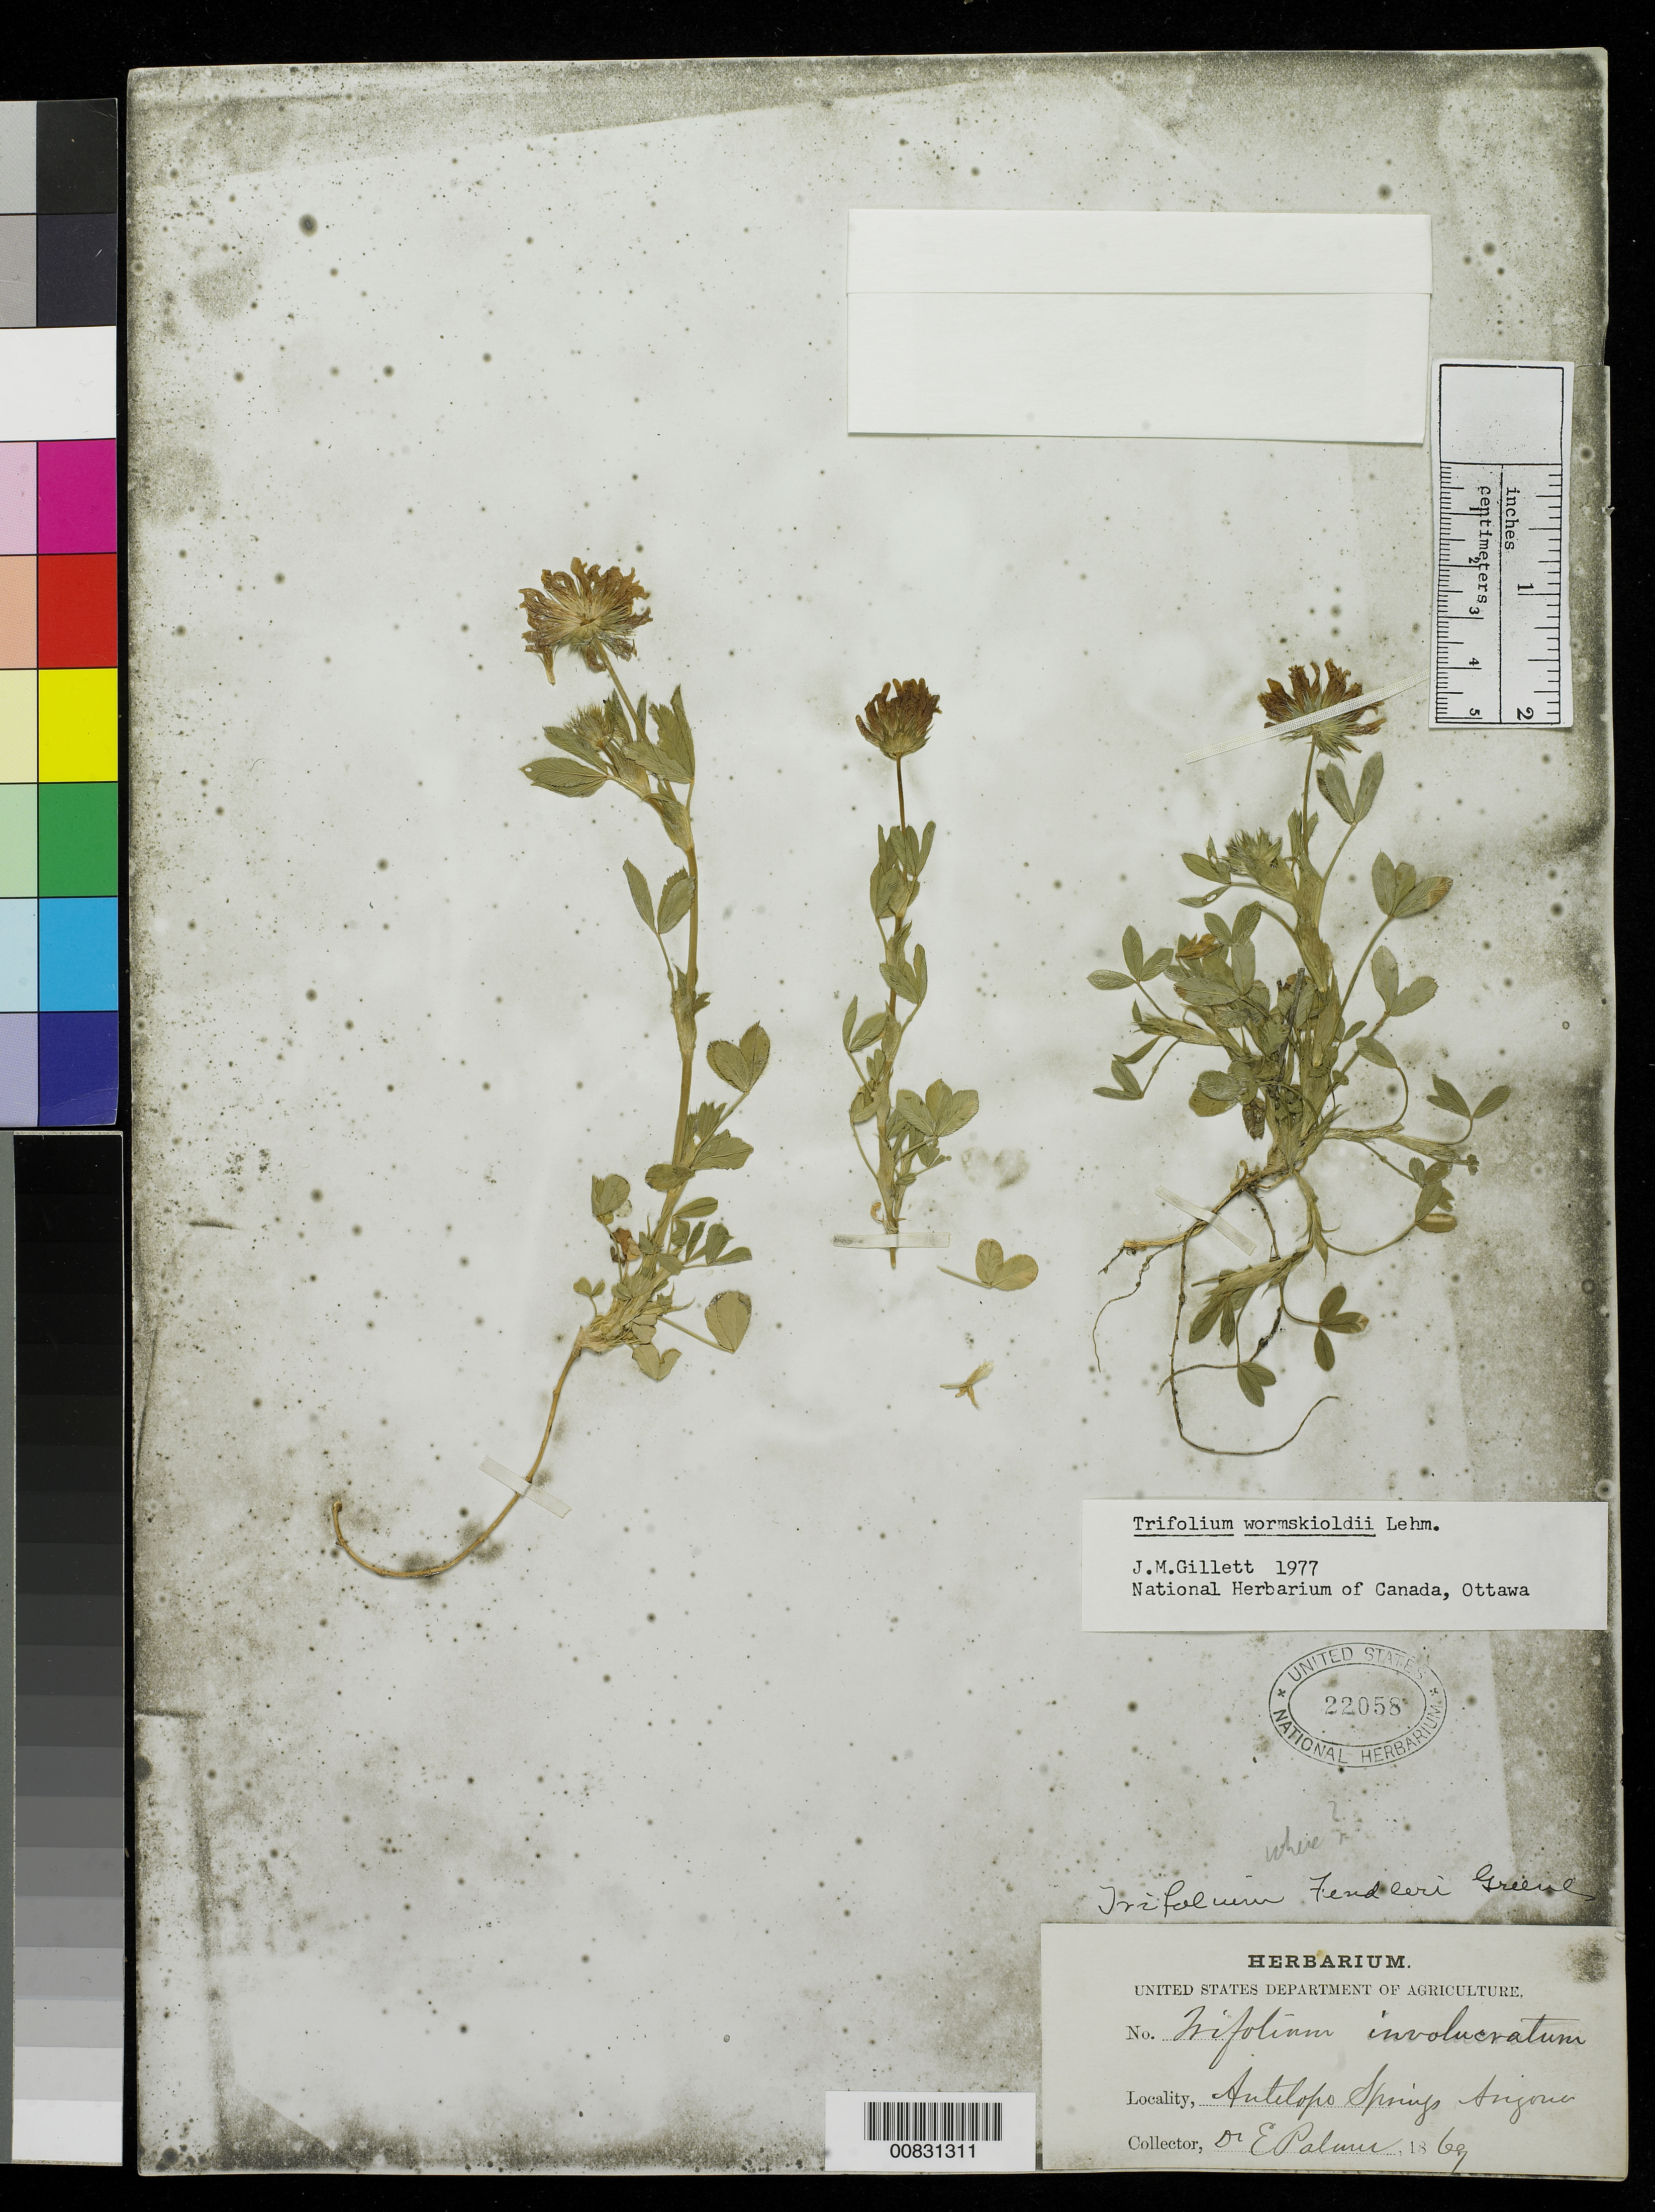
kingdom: Plantae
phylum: Tracheophyta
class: Magnoliopsida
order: Fabales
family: Fabaceae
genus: Trifolium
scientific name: Trifolium wormskioldii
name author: Lehm.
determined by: Gillett, J. M.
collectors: E. Palmer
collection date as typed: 1869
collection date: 1869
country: United States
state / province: Arizona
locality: Antilope Springs, Arizona.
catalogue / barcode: US 22058